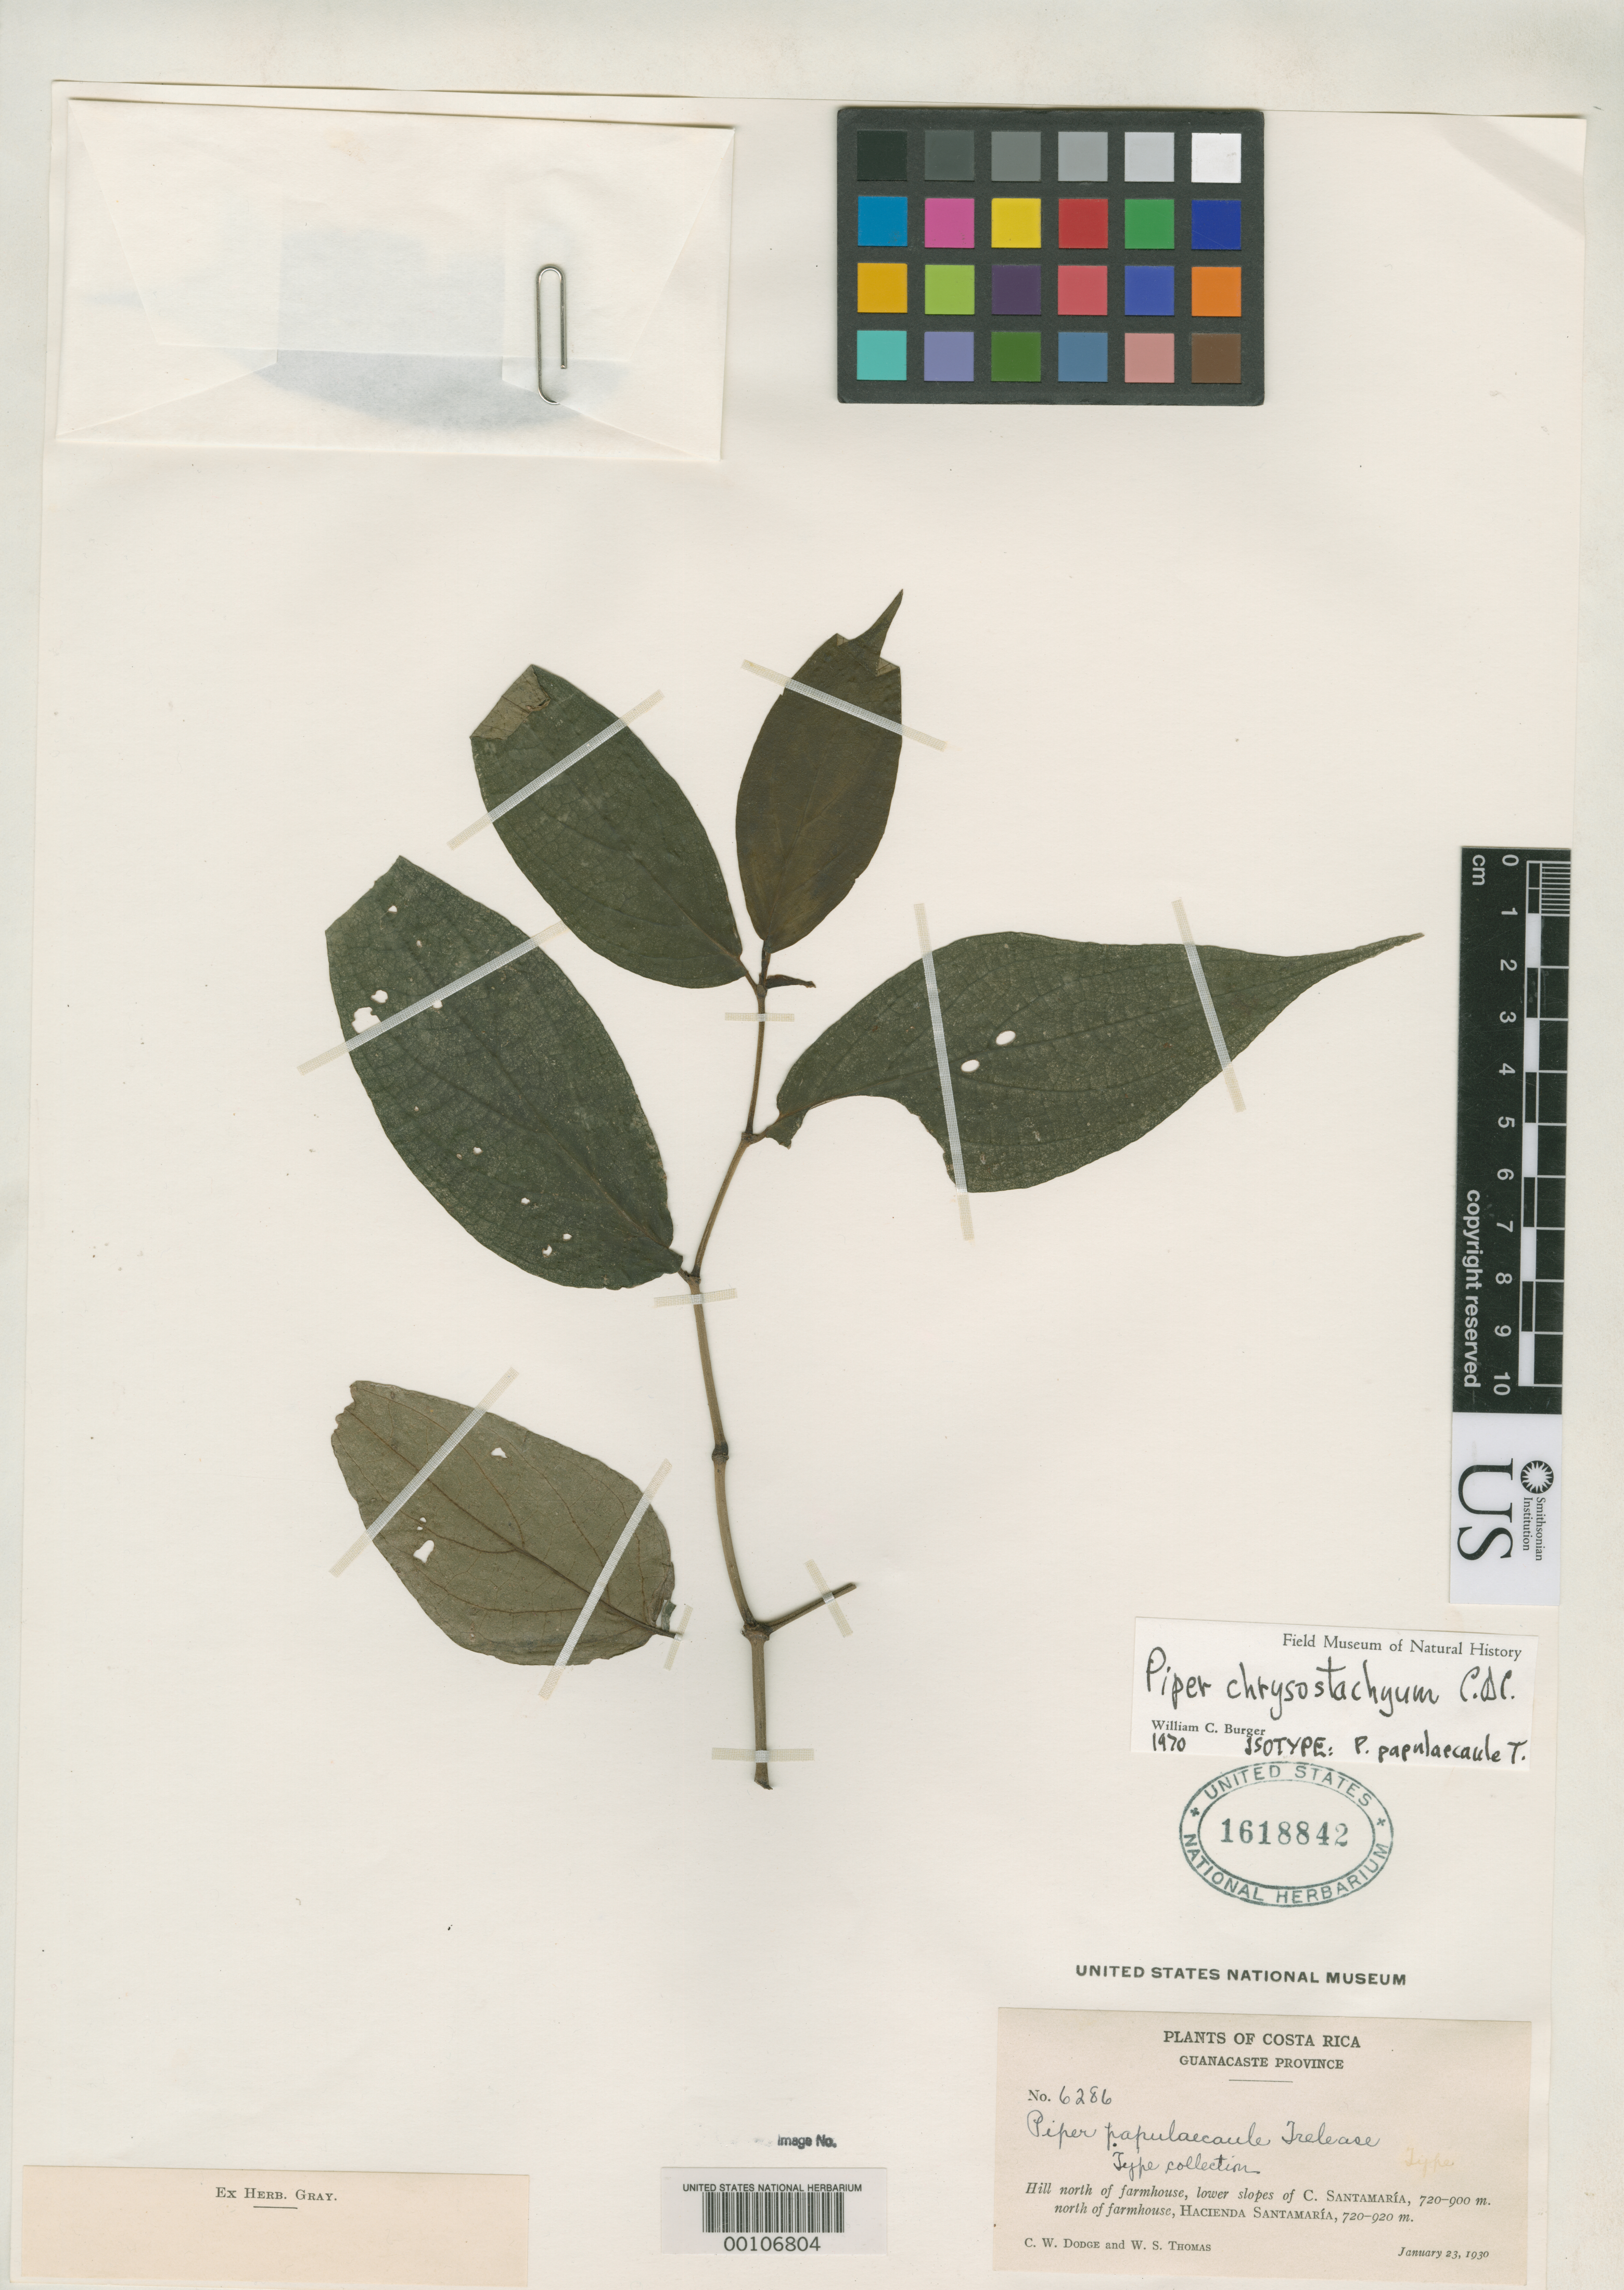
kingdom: Plantae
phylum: Tracheophyta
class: Magnoliopsida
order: Piperales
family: Piperaceae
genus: Piper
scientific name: Piper papulicaule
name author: Trel.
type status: Isotype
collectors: C. Dodge & W. S. Thomas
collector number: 6286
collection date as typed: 23 Jan 1930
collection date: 1930-01-23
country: Costa Rica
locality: Cerro Santa Maria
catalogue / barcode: US 1618842